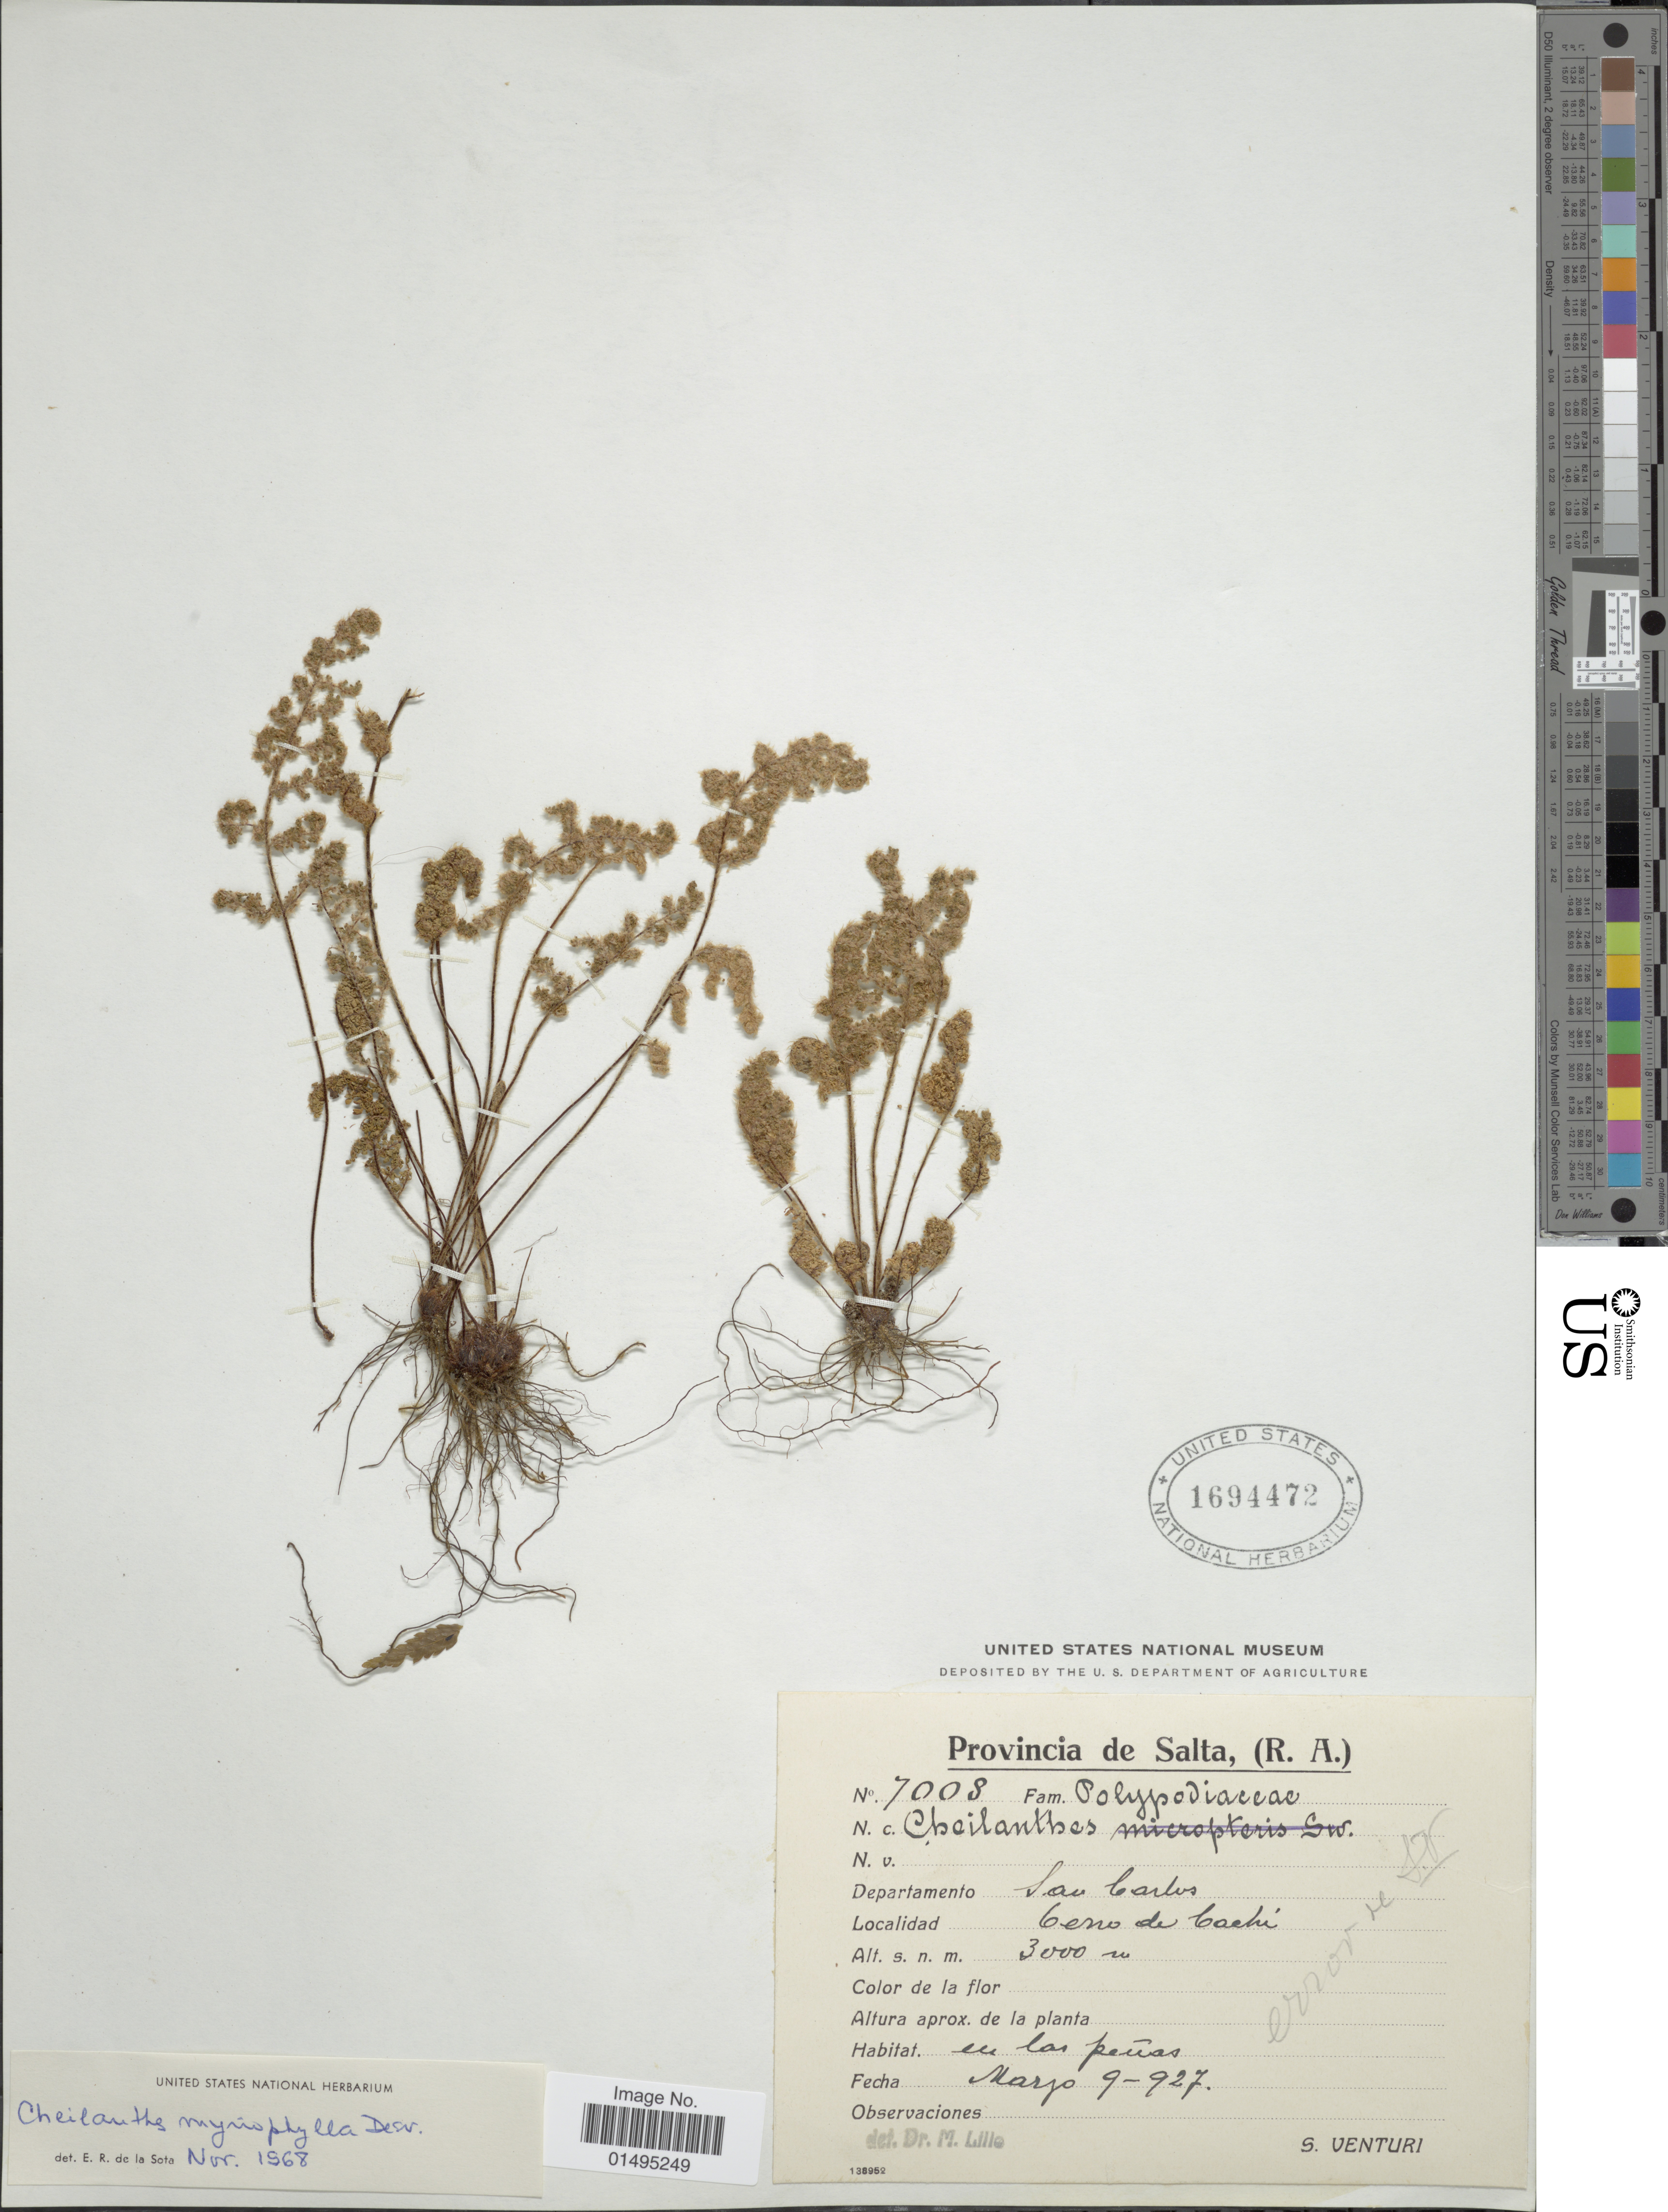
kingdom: Plantae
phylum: Tracheophyta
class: Polypodiopsida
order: Polypodiales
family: Pteridaceae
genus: Myriopteris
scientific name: Myriopteris myriophylla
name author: (Desv.) J. Sm.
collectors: S. Venturi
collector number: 7008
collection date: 1927-05-09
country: Argentina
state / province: Salta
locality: Provincia de Salta, (R.A.), Ceno de Cachi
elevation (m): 3000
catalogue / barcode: US 1694472